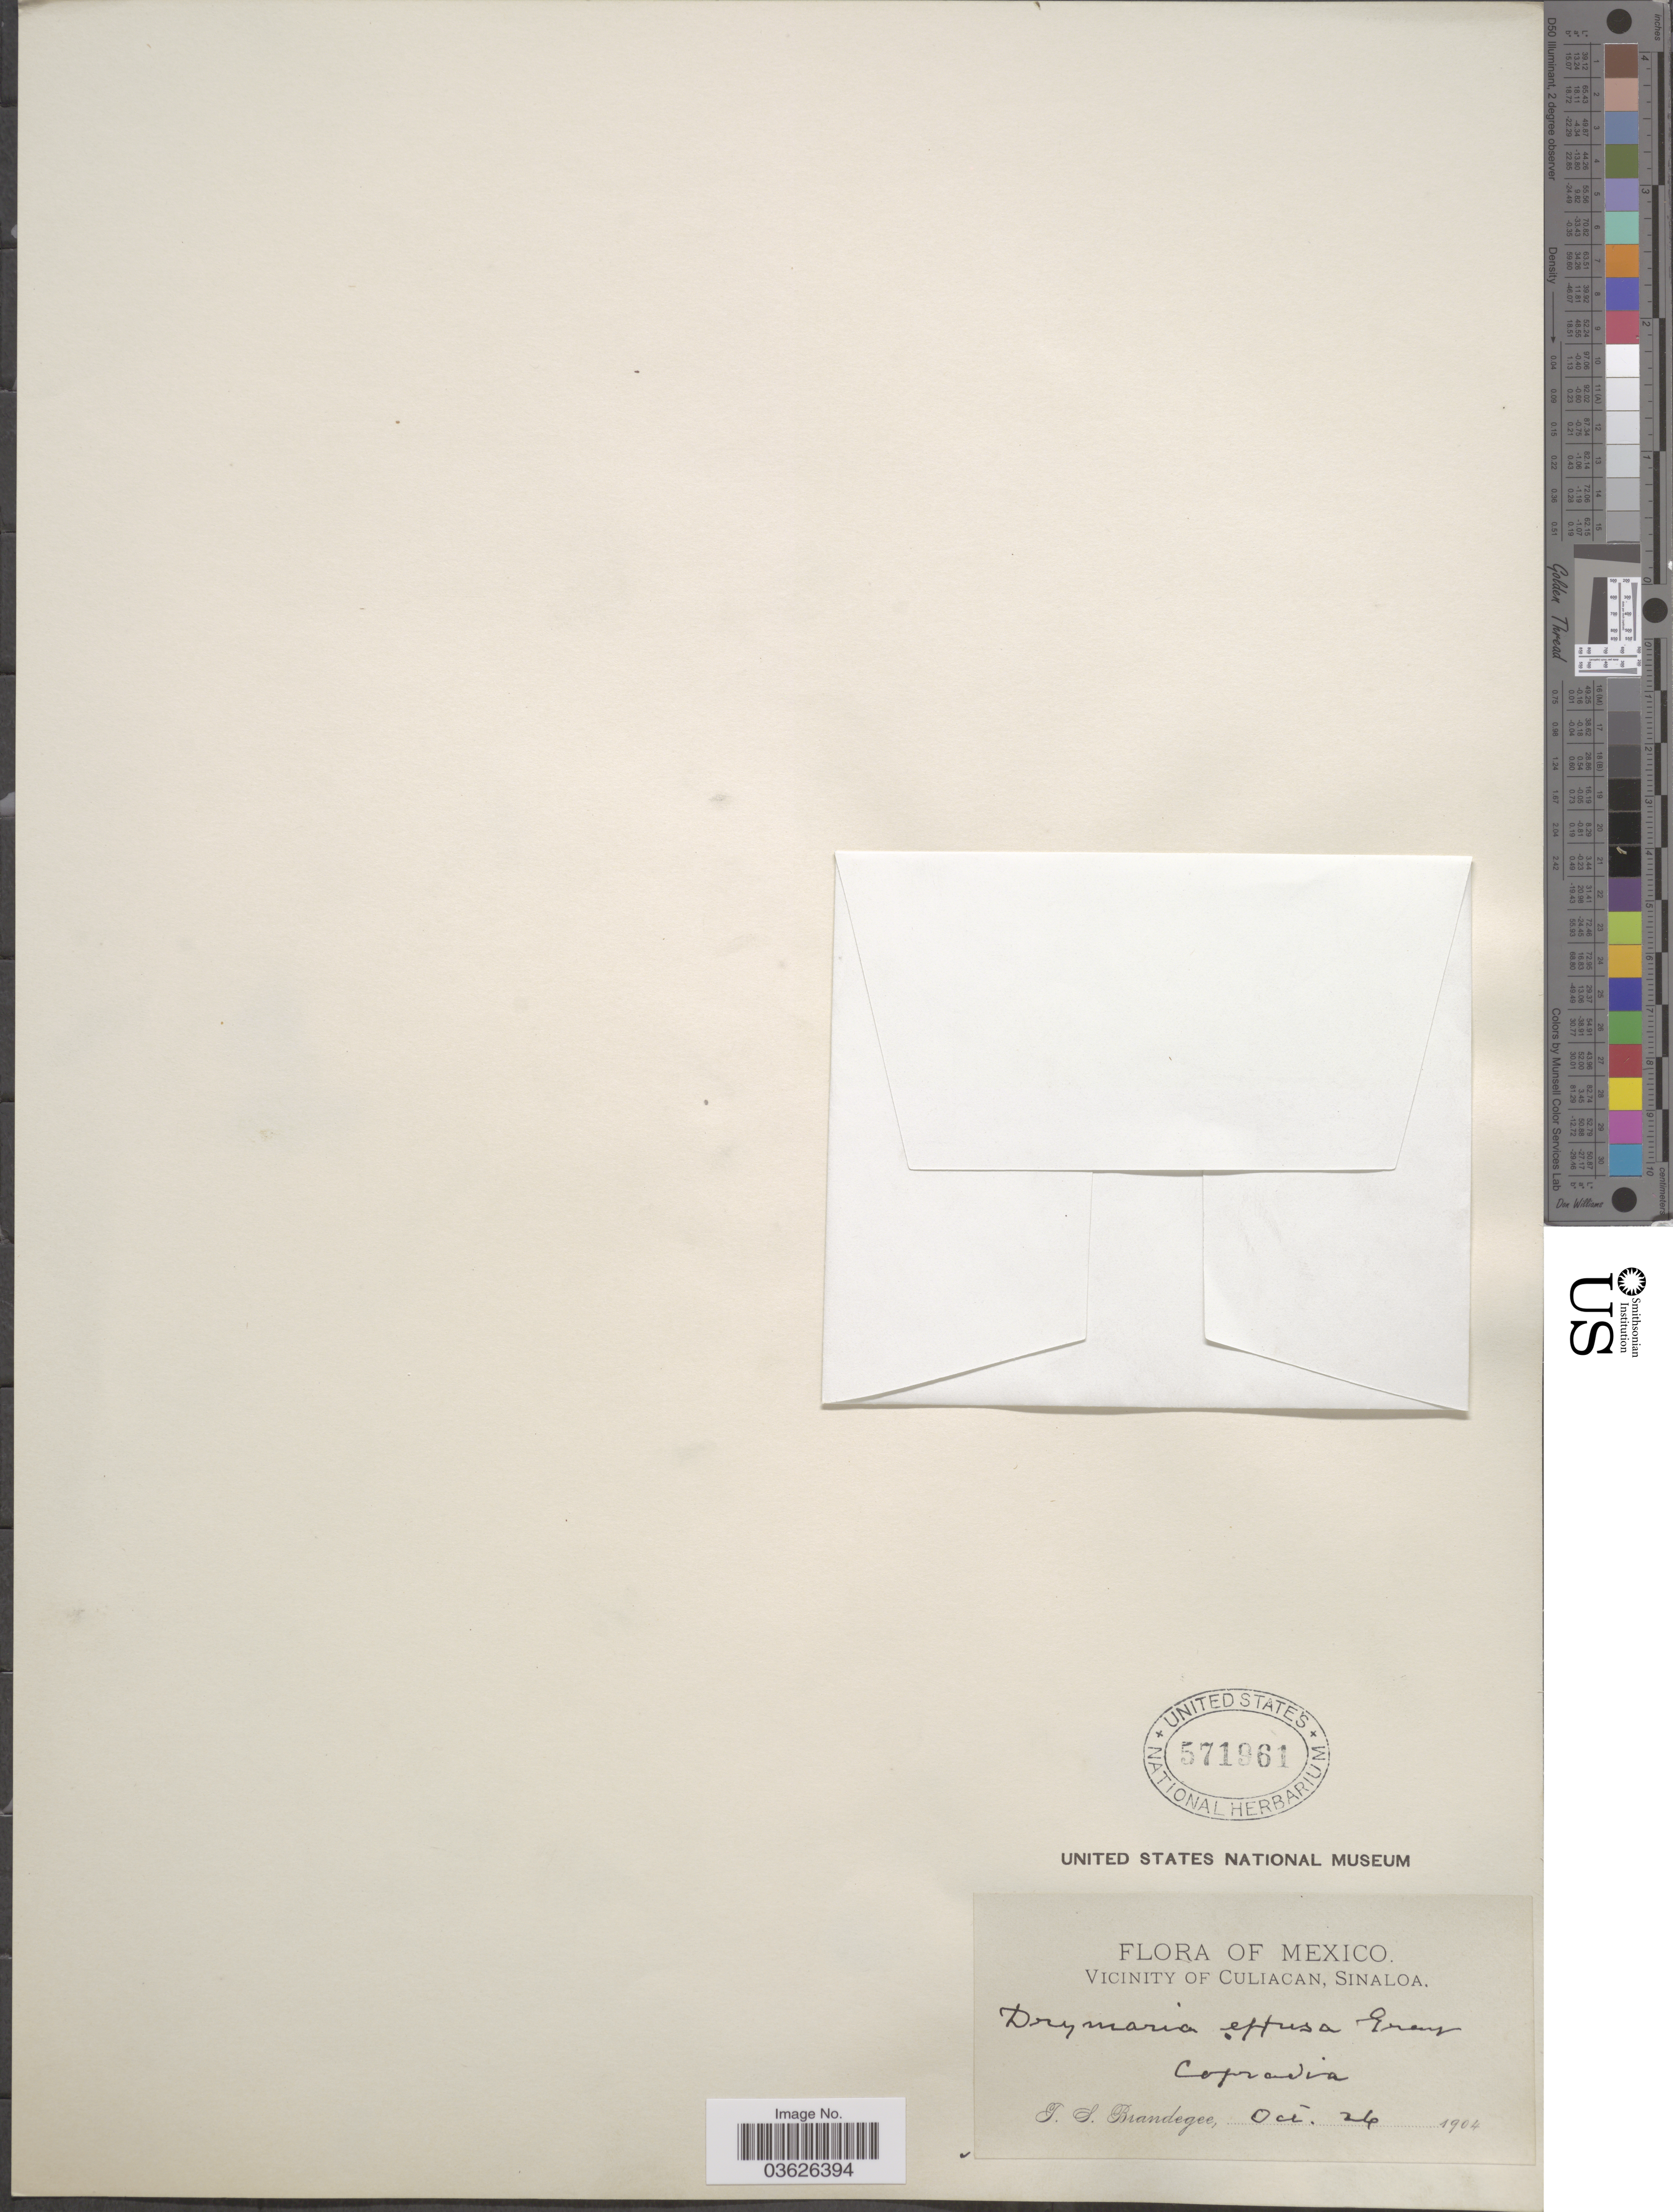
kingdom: Plantae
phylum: Tracheophyta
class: Magnoliopsida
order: Caryophyllales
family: Caryophyllaceae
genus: Drymaria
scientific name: Drymaria effusa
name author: A. Gray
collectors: T. S. Brandegee (herbarium)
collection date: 1904-10-26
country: Mexico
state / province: Sinaloa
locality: Vicinity of Culiacan. Copradia.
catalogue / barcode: US 571961